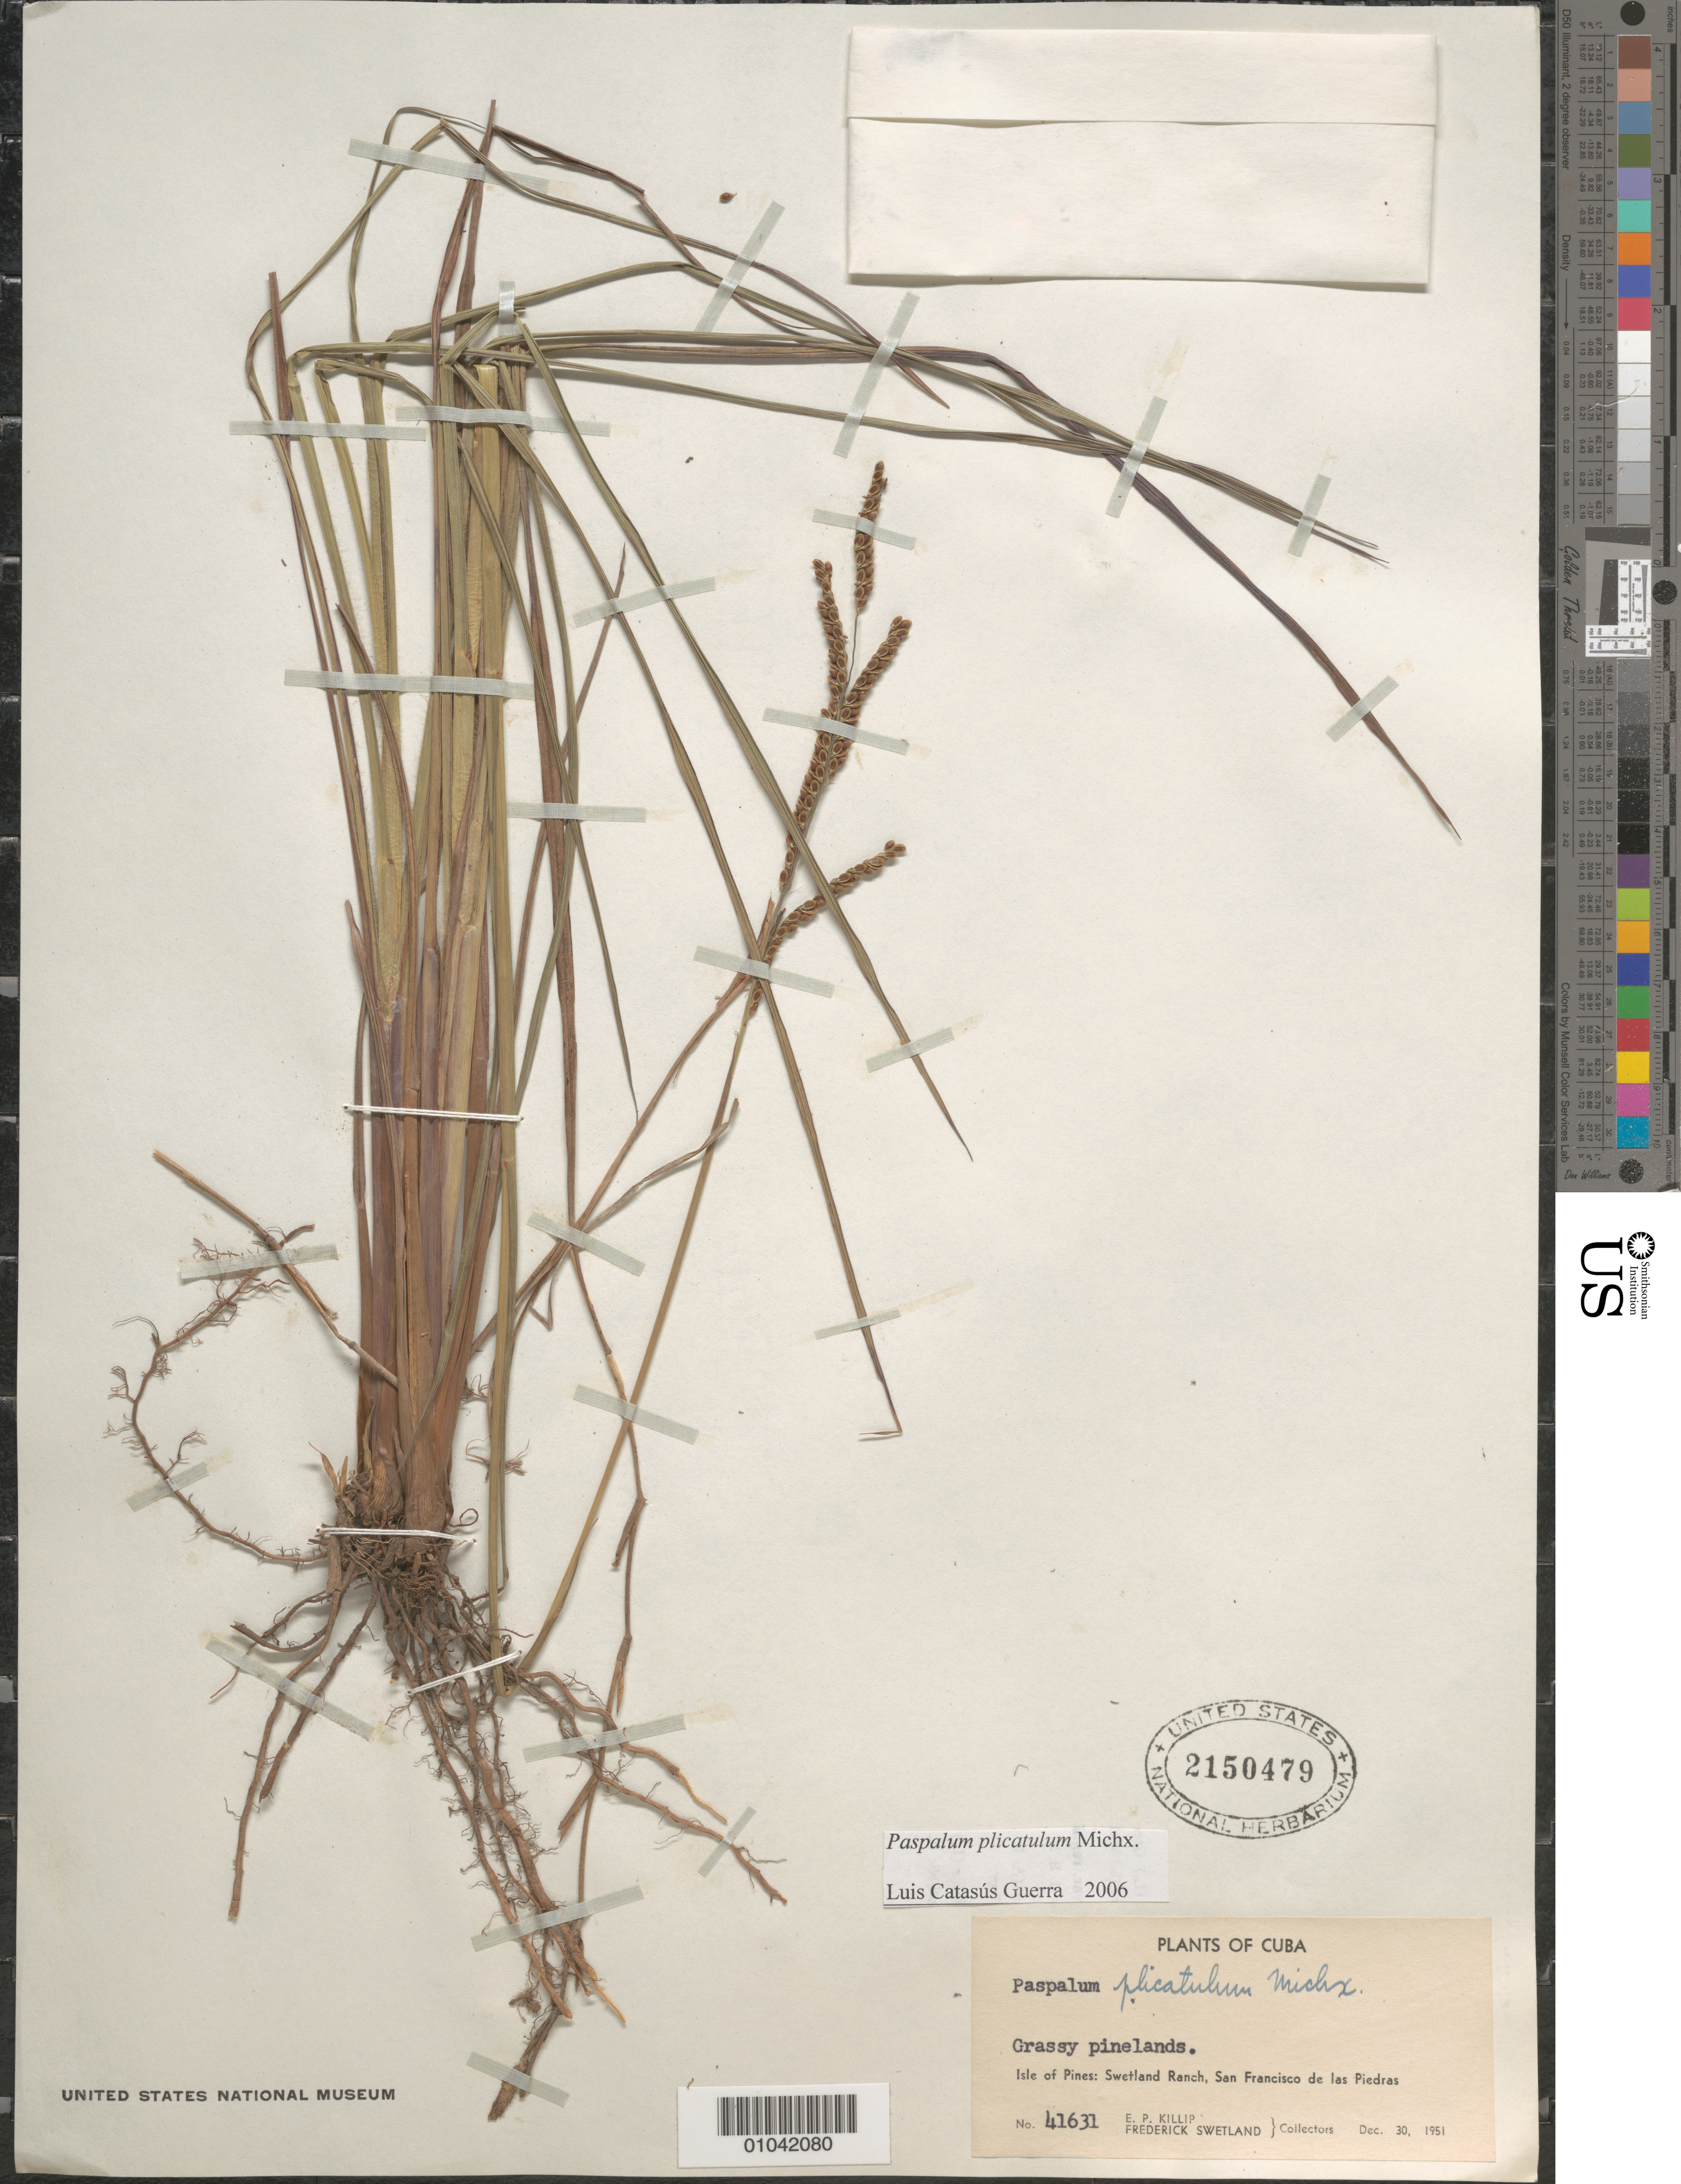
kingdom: Plantae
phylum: Tracheophyta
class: Liliopsida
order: Poales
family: Poaceae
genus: Paspalum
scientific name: Paspalum plicatulum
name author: Michx.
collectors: E. P. Killip & F. Swetland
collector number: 41631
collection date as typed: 30 Dec 1951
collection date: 1951-12-30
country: Cuba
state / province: Isla de la Juventud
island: Isla de la Juventud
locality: Swetland Ranch, San Franciso de las Piedras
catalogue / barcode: US 2150479